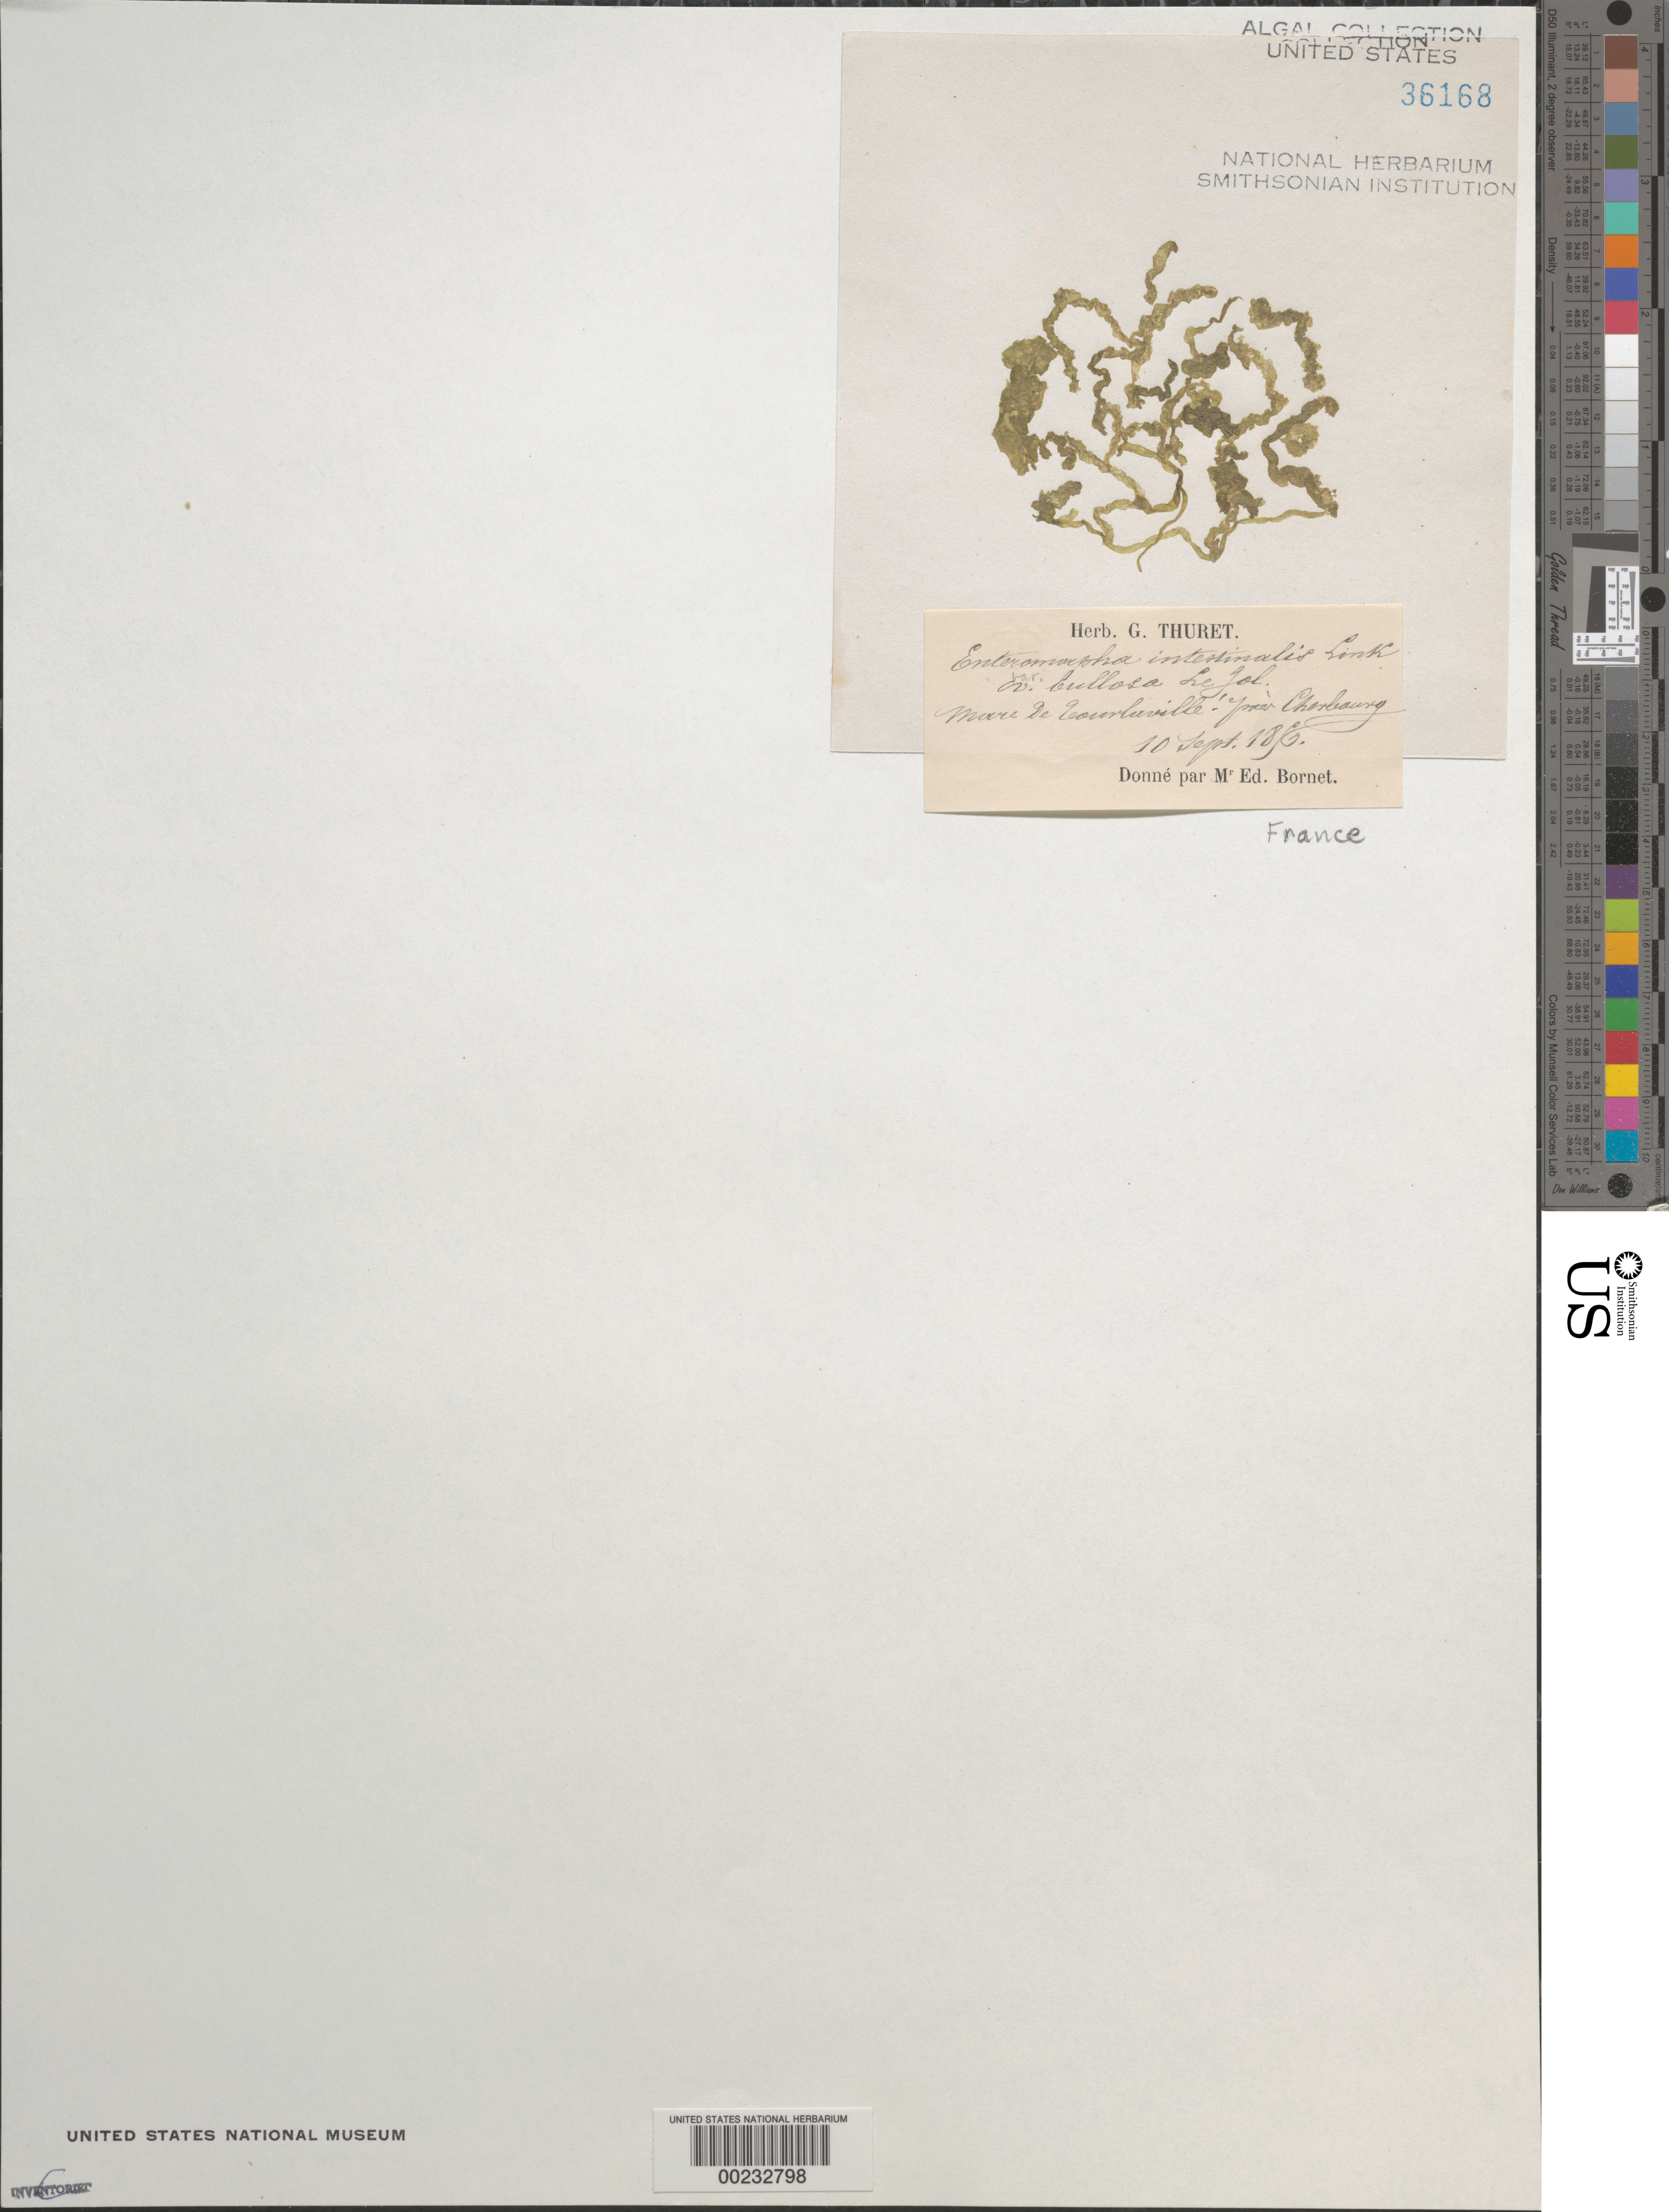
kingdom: Plantae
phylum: Chlorophyta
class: Ulvophyceae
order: Ulvales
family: Ulvaceae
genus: Ulva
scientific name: Ulva intestinalis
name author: L.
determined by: Algae name updating Project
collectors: Thuret, G. (herbarium)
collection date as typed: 10 Sep 1856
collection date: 1856-09-10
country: France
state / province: Normandie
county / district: Manche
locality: Sea of iourlaville, near cherbourg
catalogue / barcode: US 36168